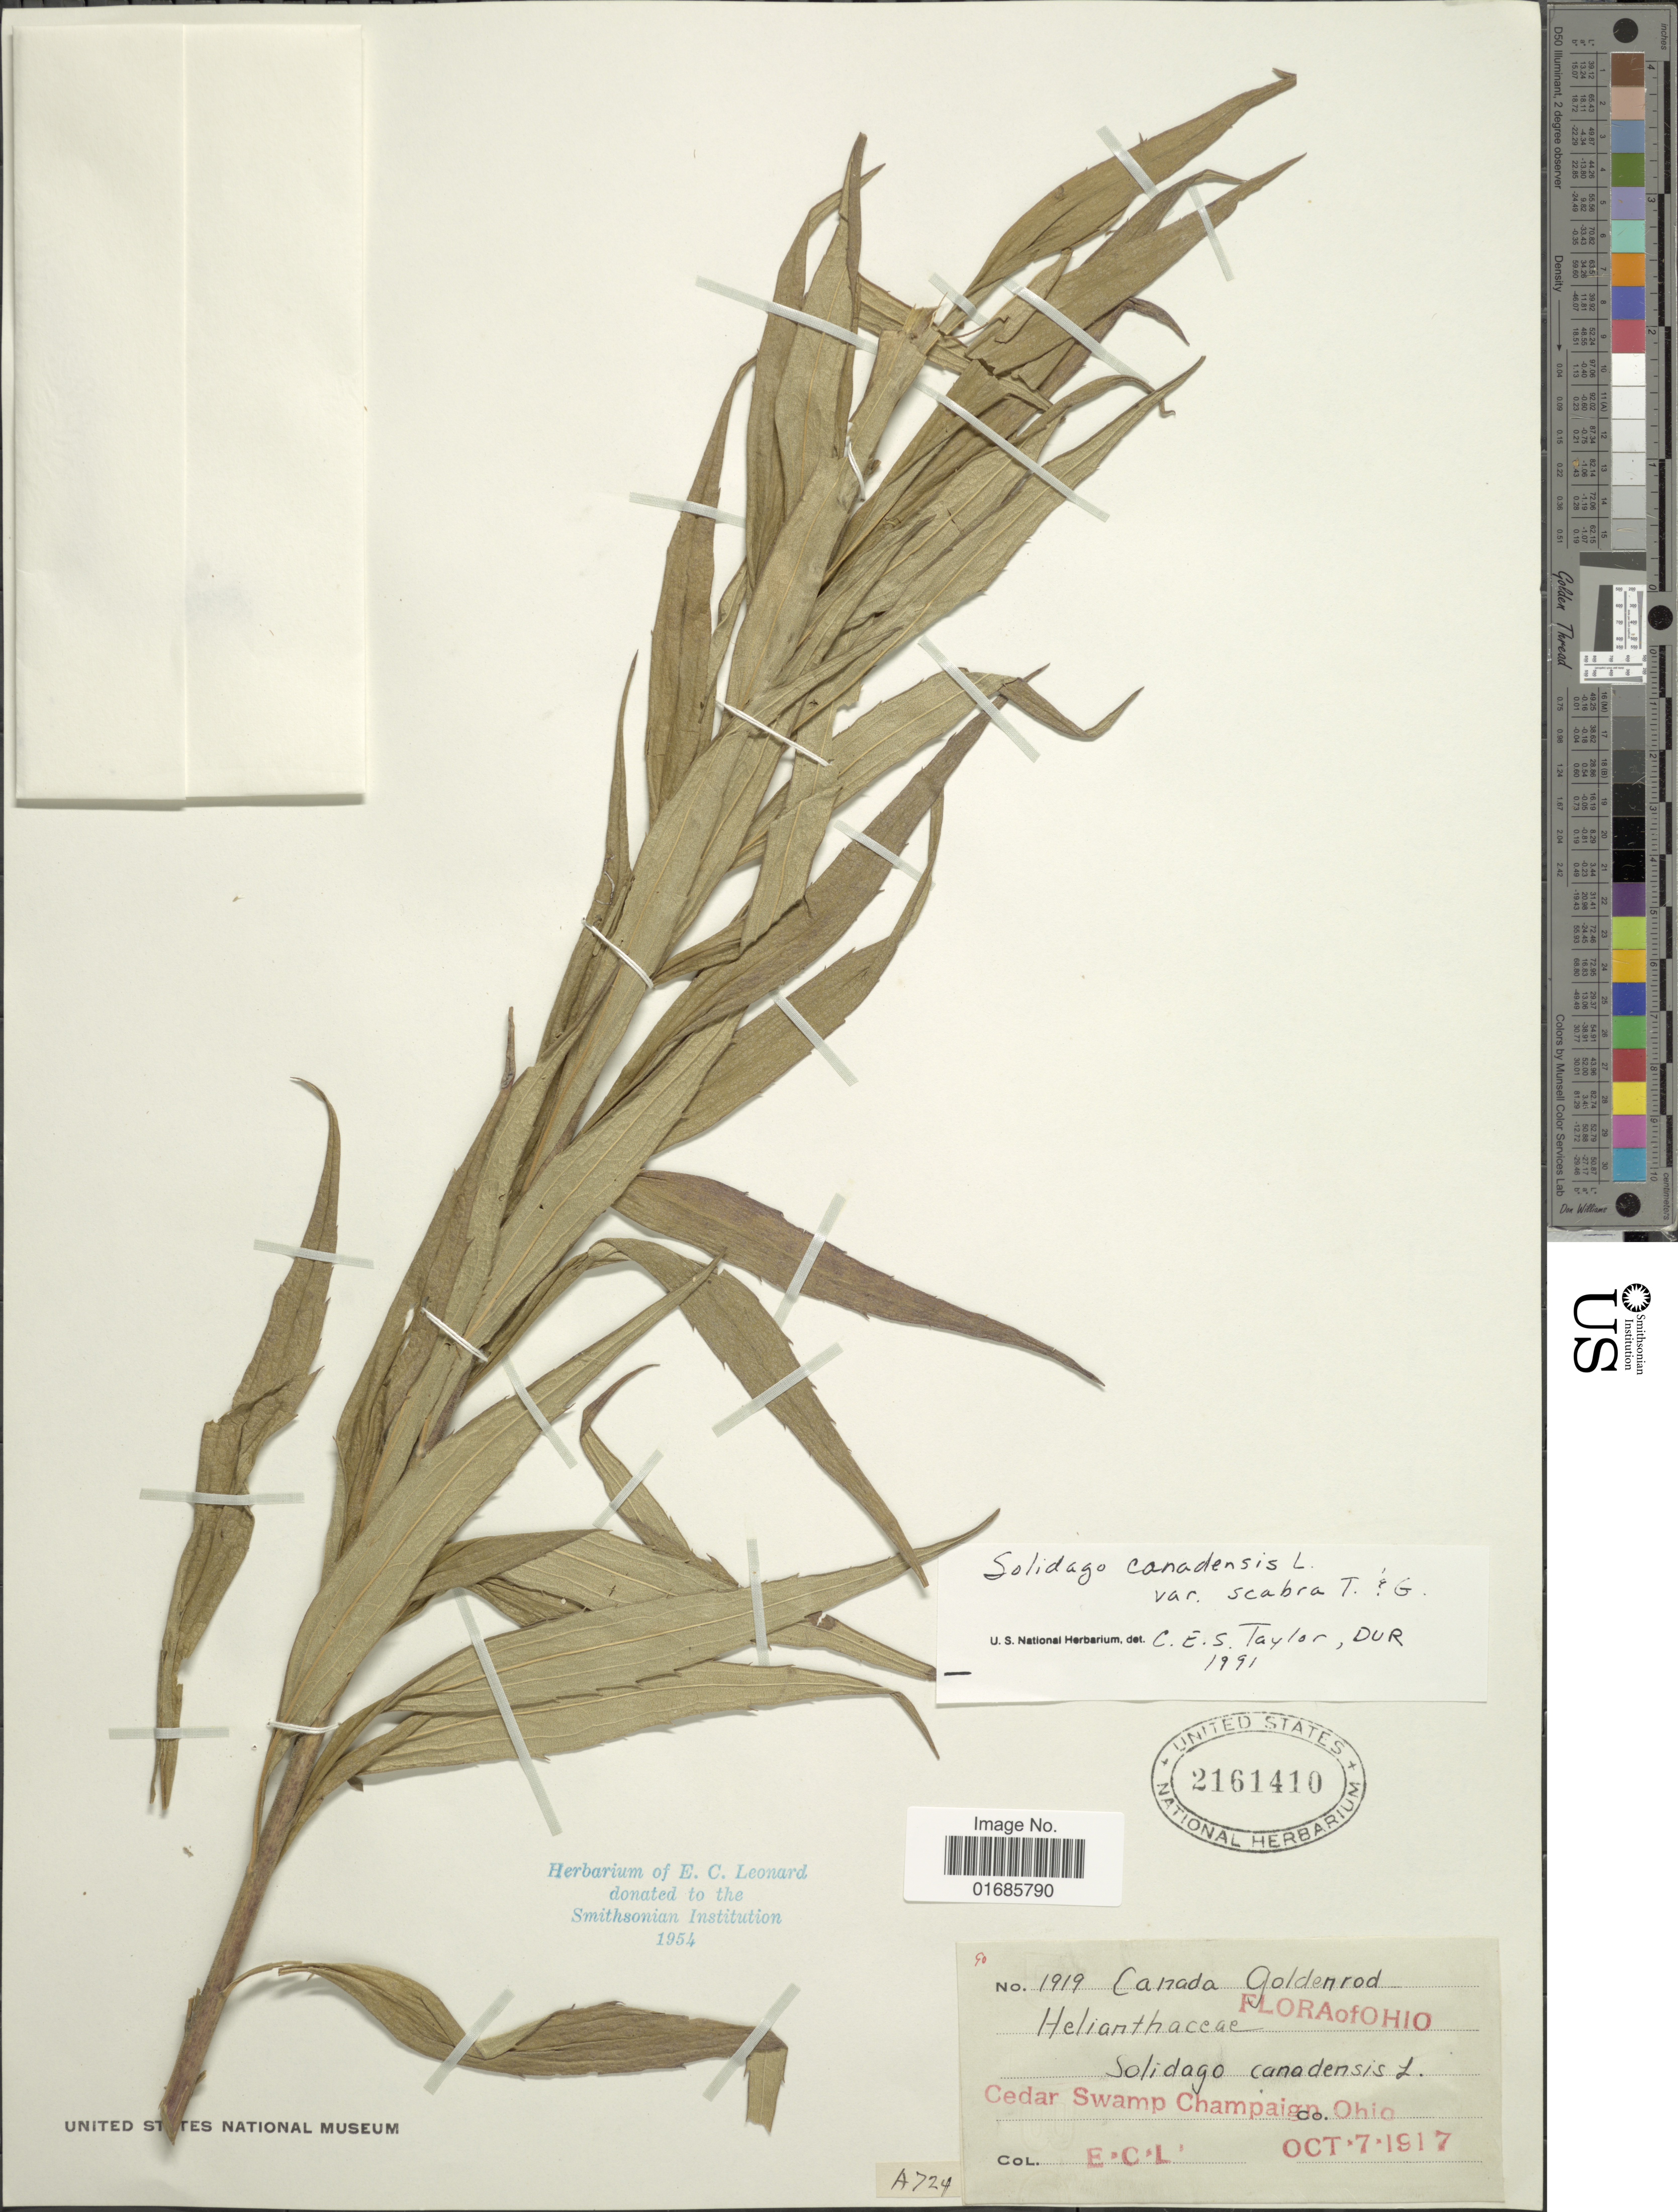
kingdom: Plantae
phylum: Tracheophyta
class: Magnoliopsida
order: Asterales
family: Asteraceae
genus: Solidago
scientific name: Solidago canadensis var. scabra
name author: (Muhl. ex Willd.) Torr. & A. Gray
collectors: E. C. Leonard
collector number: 1919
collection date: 1917-10-07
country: United States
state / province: Ohio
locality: Cedar Swamp Champaign Co.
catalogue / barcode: US 2161410